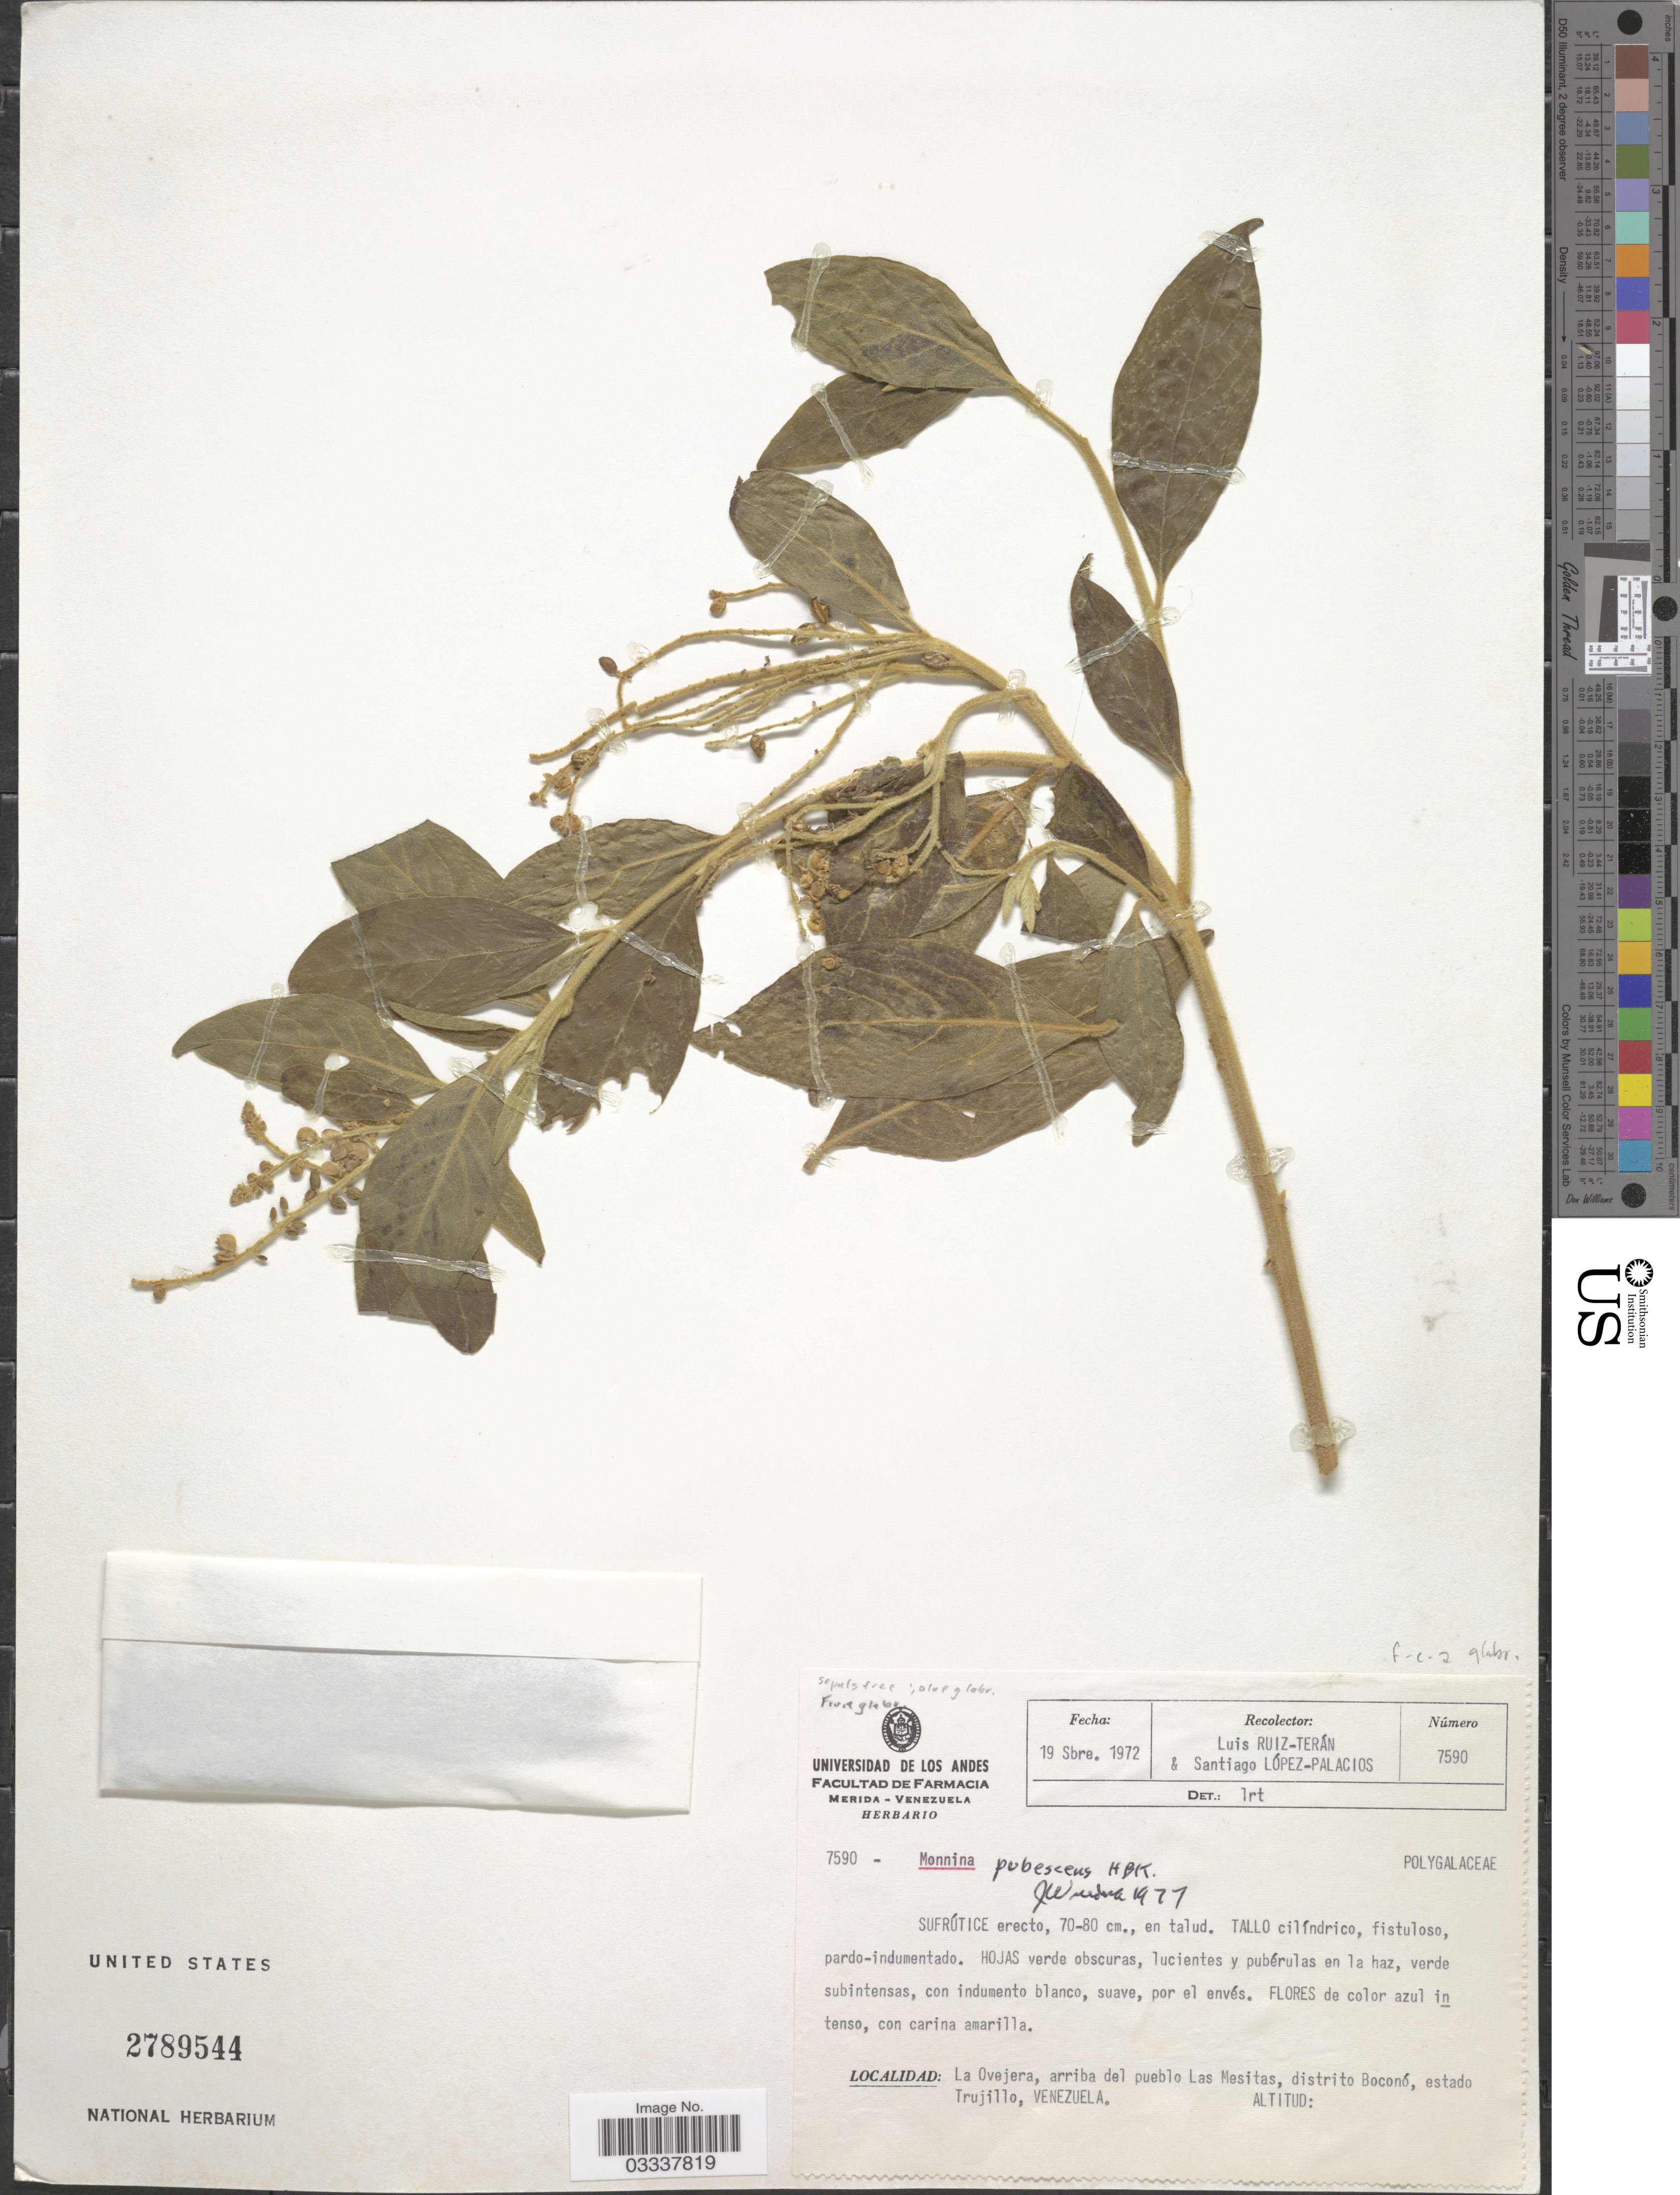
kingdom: Plantae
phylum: Tracheophyta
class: Magnoliopsida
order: Fabales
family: Polygalaceae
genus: Monnina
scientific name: Monnina pubescens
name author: Kunth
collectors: L. Teran & S. López-Palacios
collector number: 7590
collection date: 1972-09-19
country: Venezuela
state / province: Trujillo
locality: La Ovejer, arriba del pueblo Las Mesitas, distrito Boconó.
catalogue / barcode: US 2789544